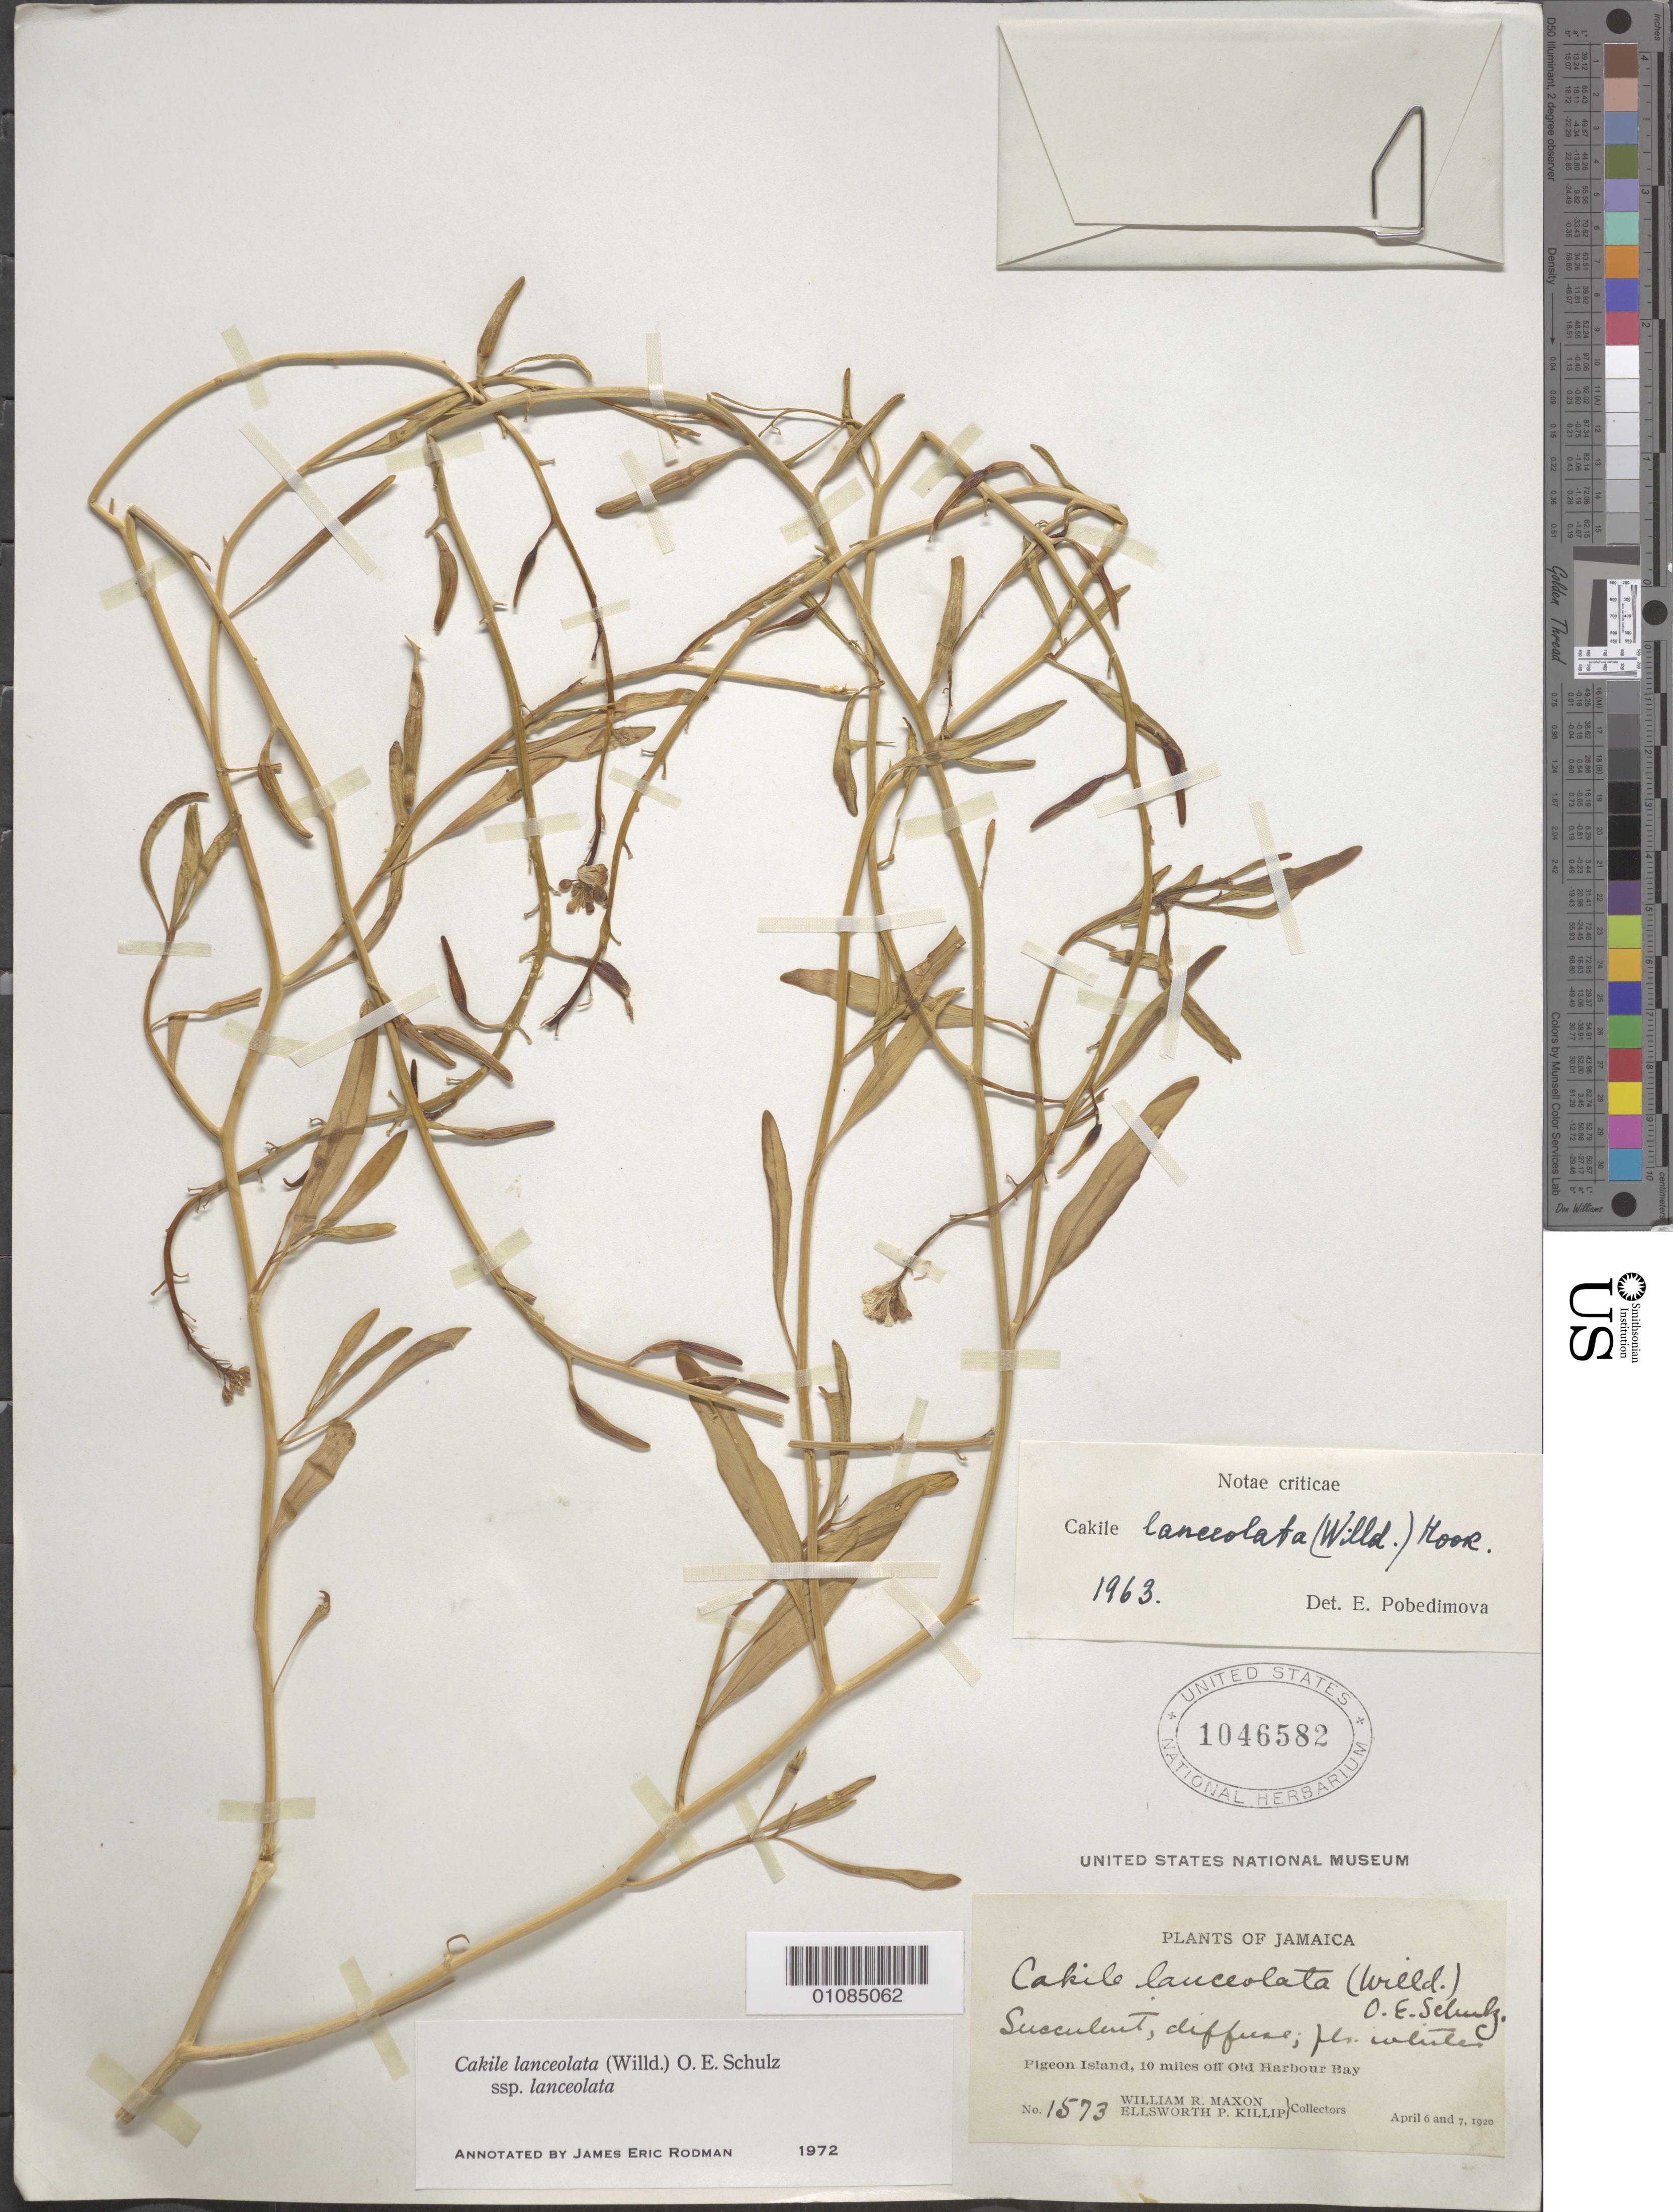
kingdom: Plantae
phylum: Tracheophyta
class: Magnoliopsida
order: Brassicales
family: Brassicaceae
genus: Cakile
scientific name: Cakile lanceolata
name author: (Willd.) O.E. Schulz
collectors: W. R. Maxon & E. P. Killip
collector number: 1573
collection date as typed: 06 Apr 1920 to 07 Apr 1920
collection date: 1920-04-06/1920-04-07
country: Jamaica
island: Jamaica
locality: Pigeon Island, 10 m off Old Harbour Bay.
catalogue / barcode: US 1046582